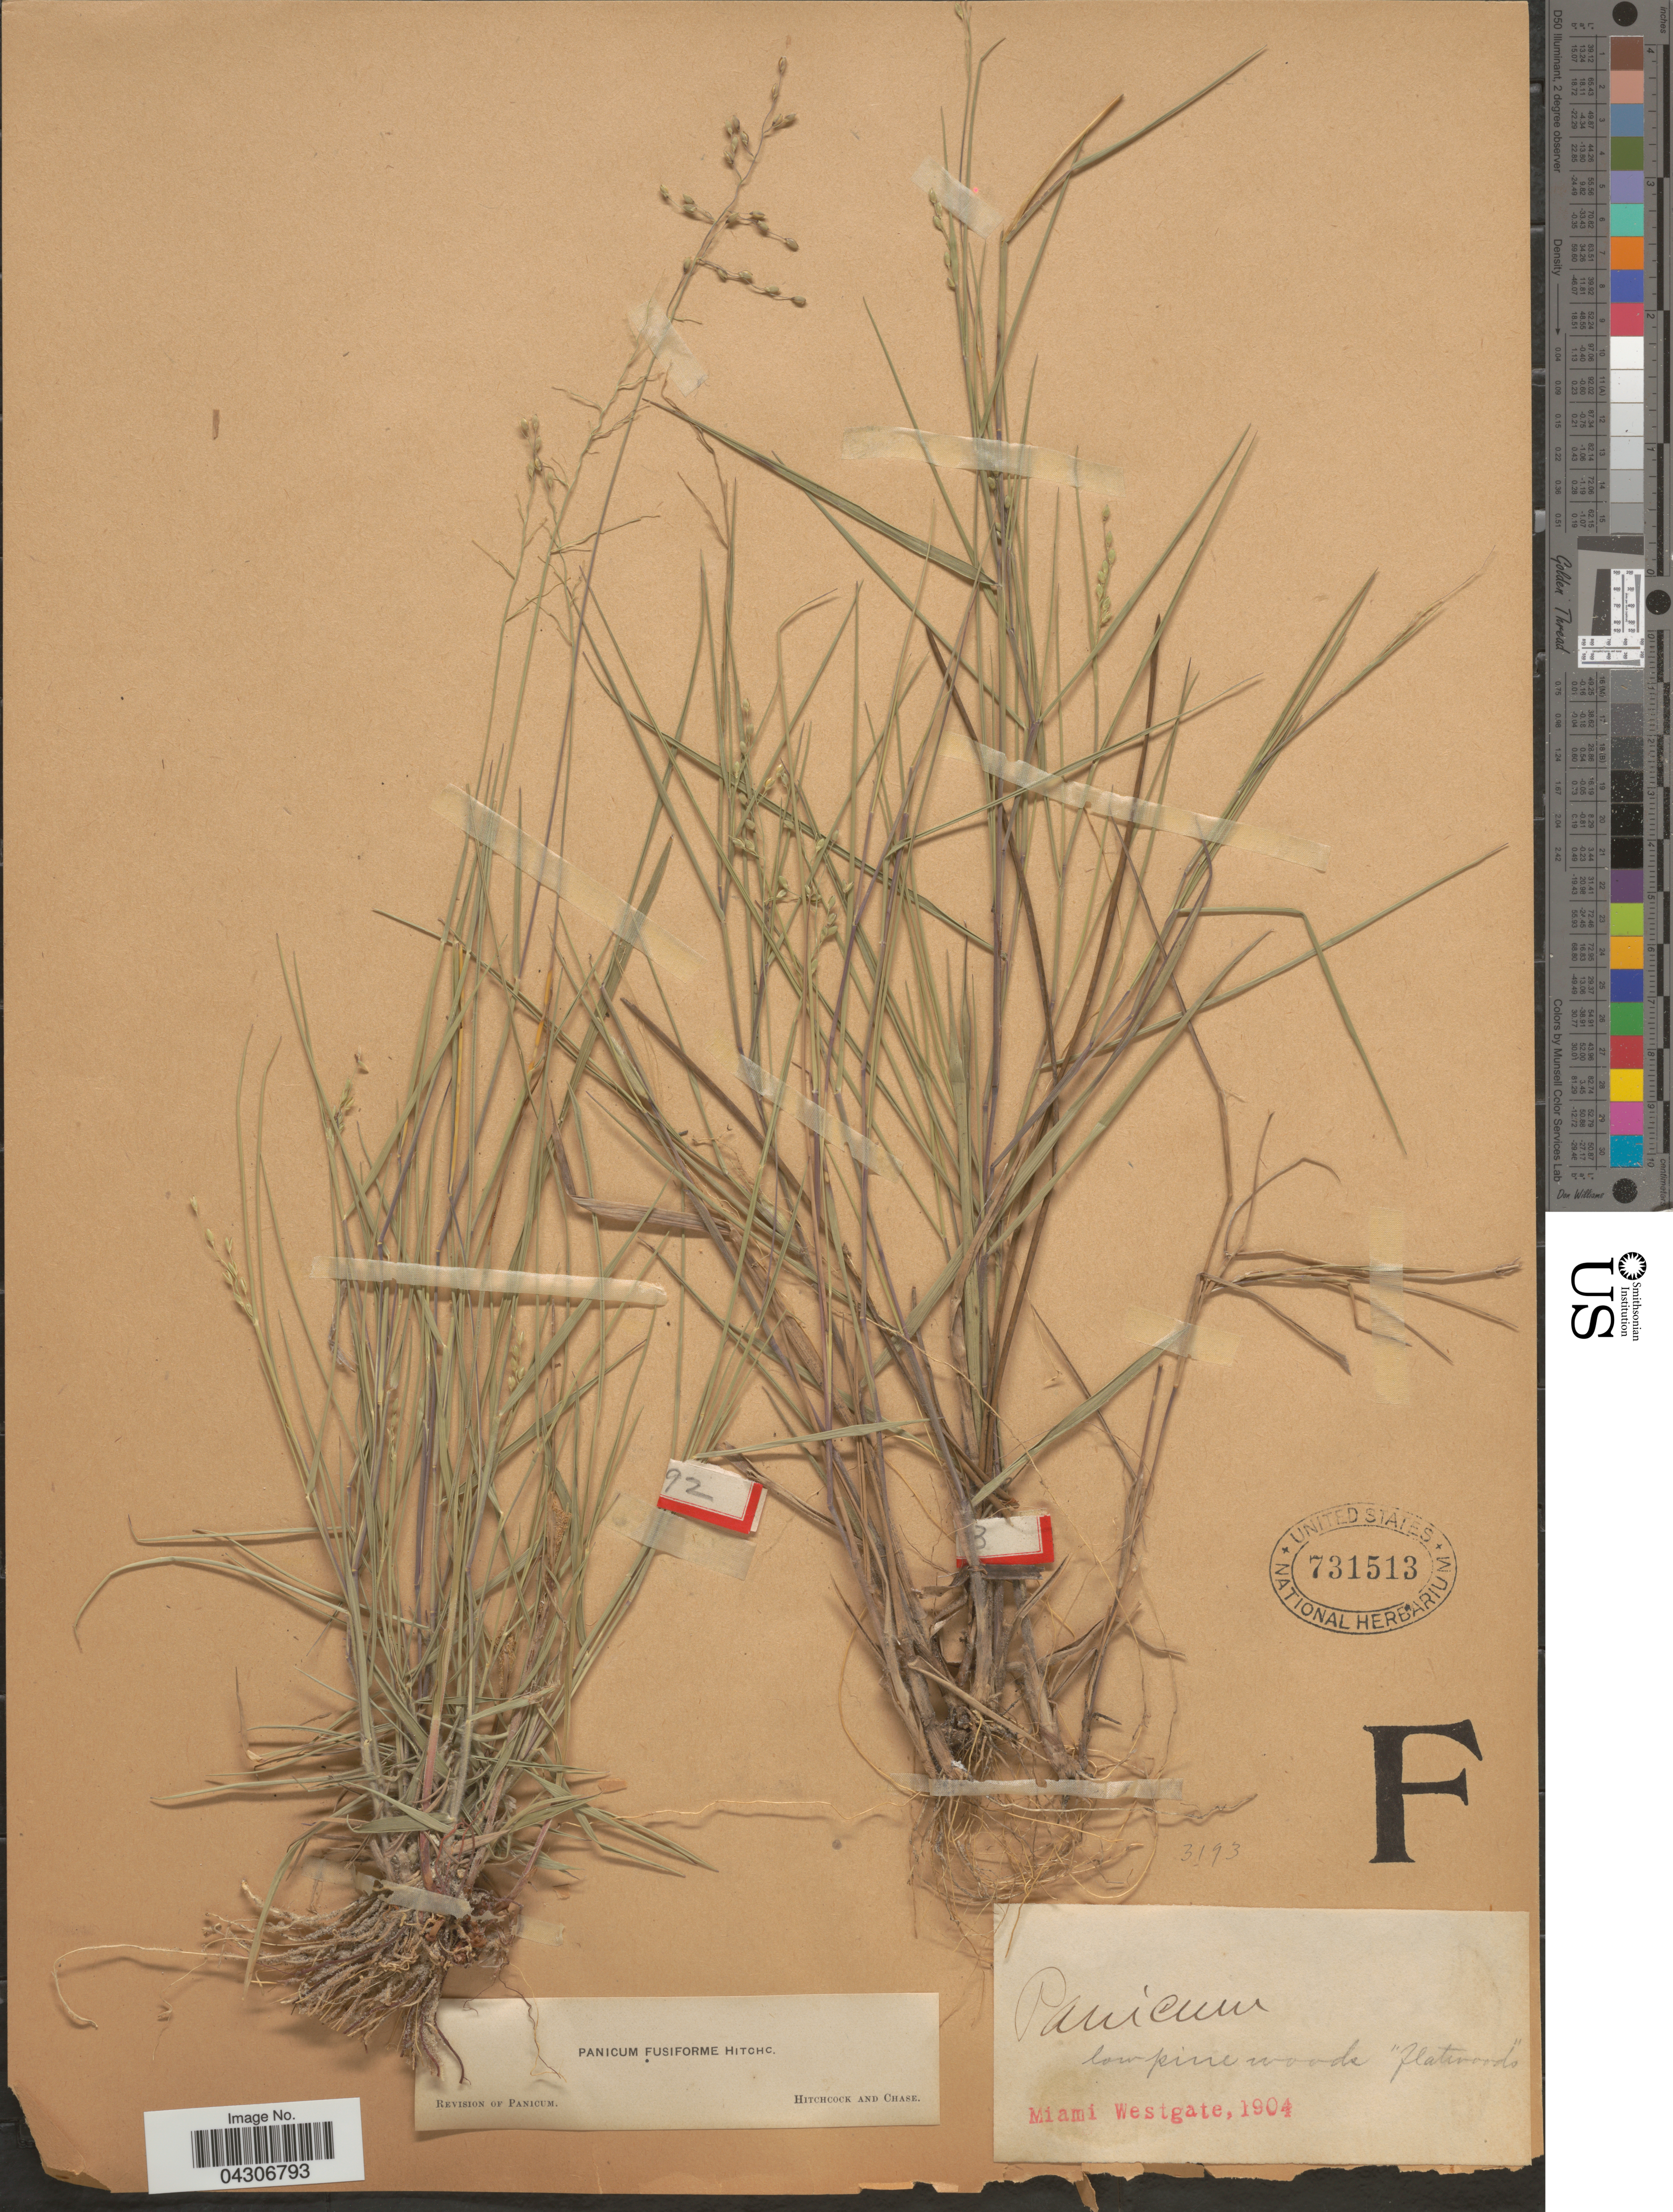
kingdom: Plantae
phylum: Tracheophyta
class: Liliopsida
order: Poales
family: Poaceae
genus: Dichanthelium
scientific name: Dichanthelium aciculare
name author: (Desv. ex Poir.) Gould & C.A. Clark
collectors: -. Westgate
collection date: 1904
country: United States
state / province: Florida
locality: Miami.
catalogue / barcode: US 731513